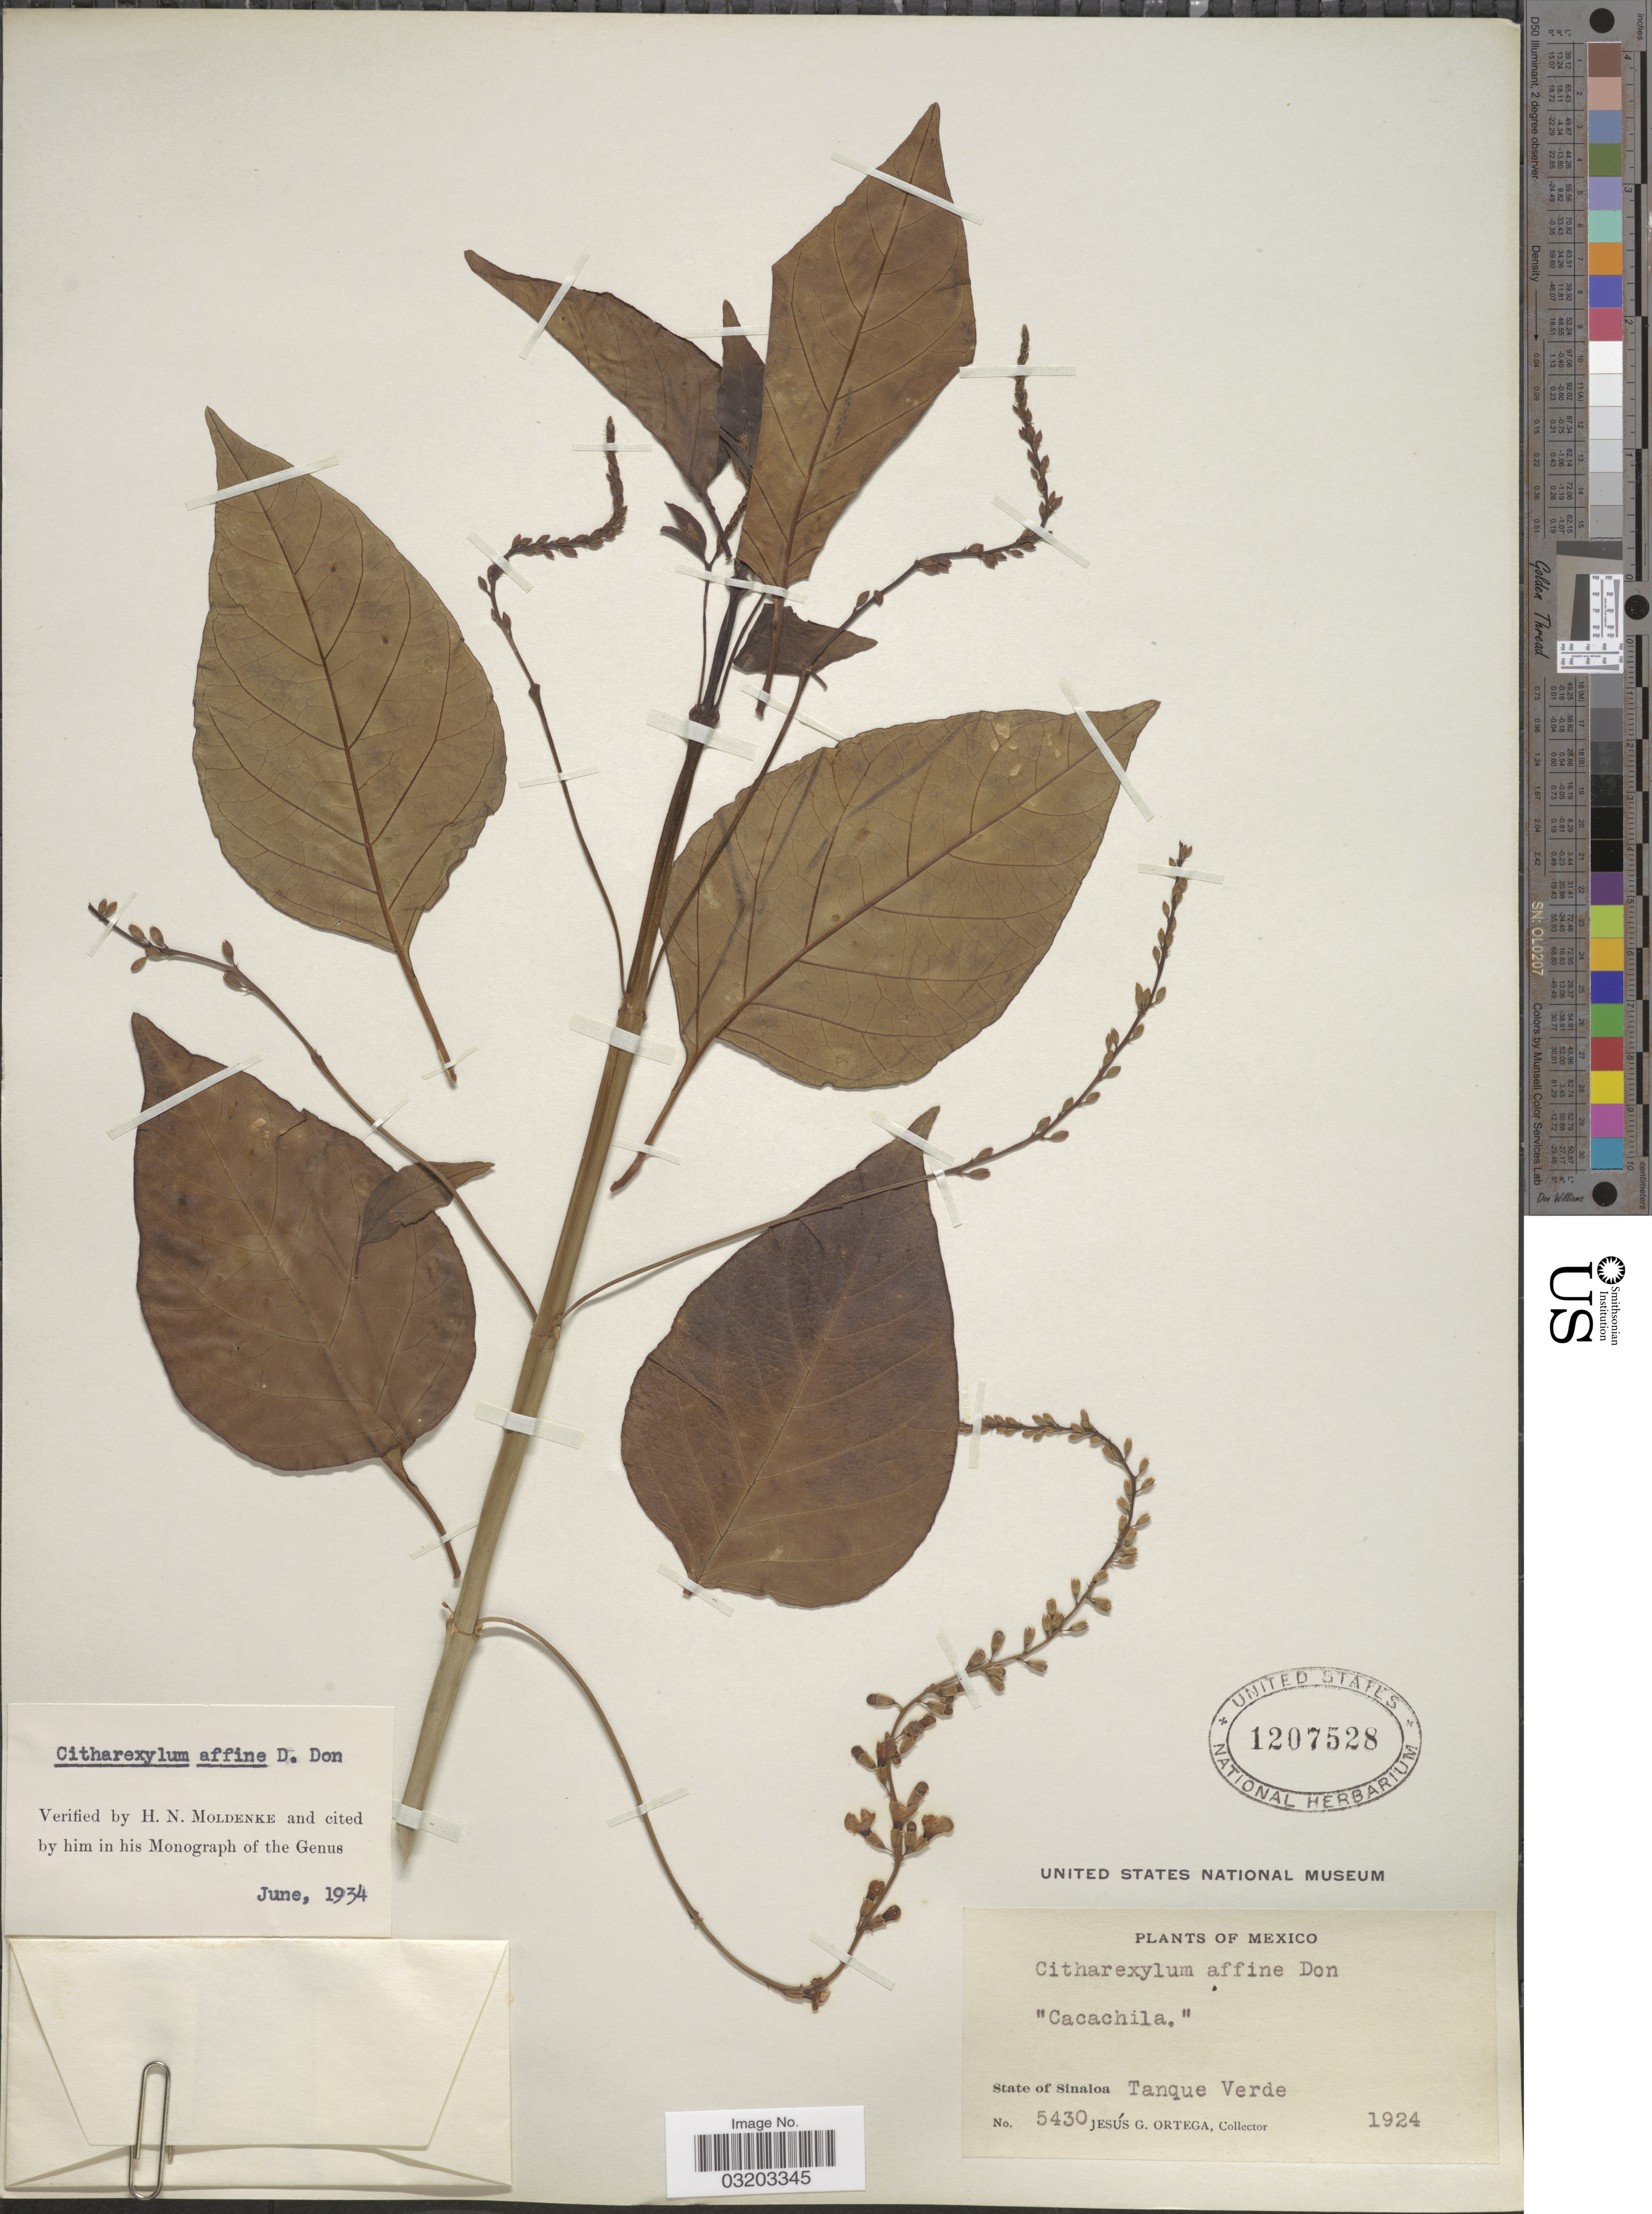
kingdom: Plantae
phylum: Tracheophyta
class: Magnoliopsida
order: Lamiales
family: Verbenaceae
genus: Citharexylum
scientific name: Citharexylum affine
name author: D. Don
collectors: J. Ortega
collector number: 5430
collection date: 1924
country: Mexico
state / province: Sinaloa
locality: Tanque Verde.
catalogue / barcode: US 1207528